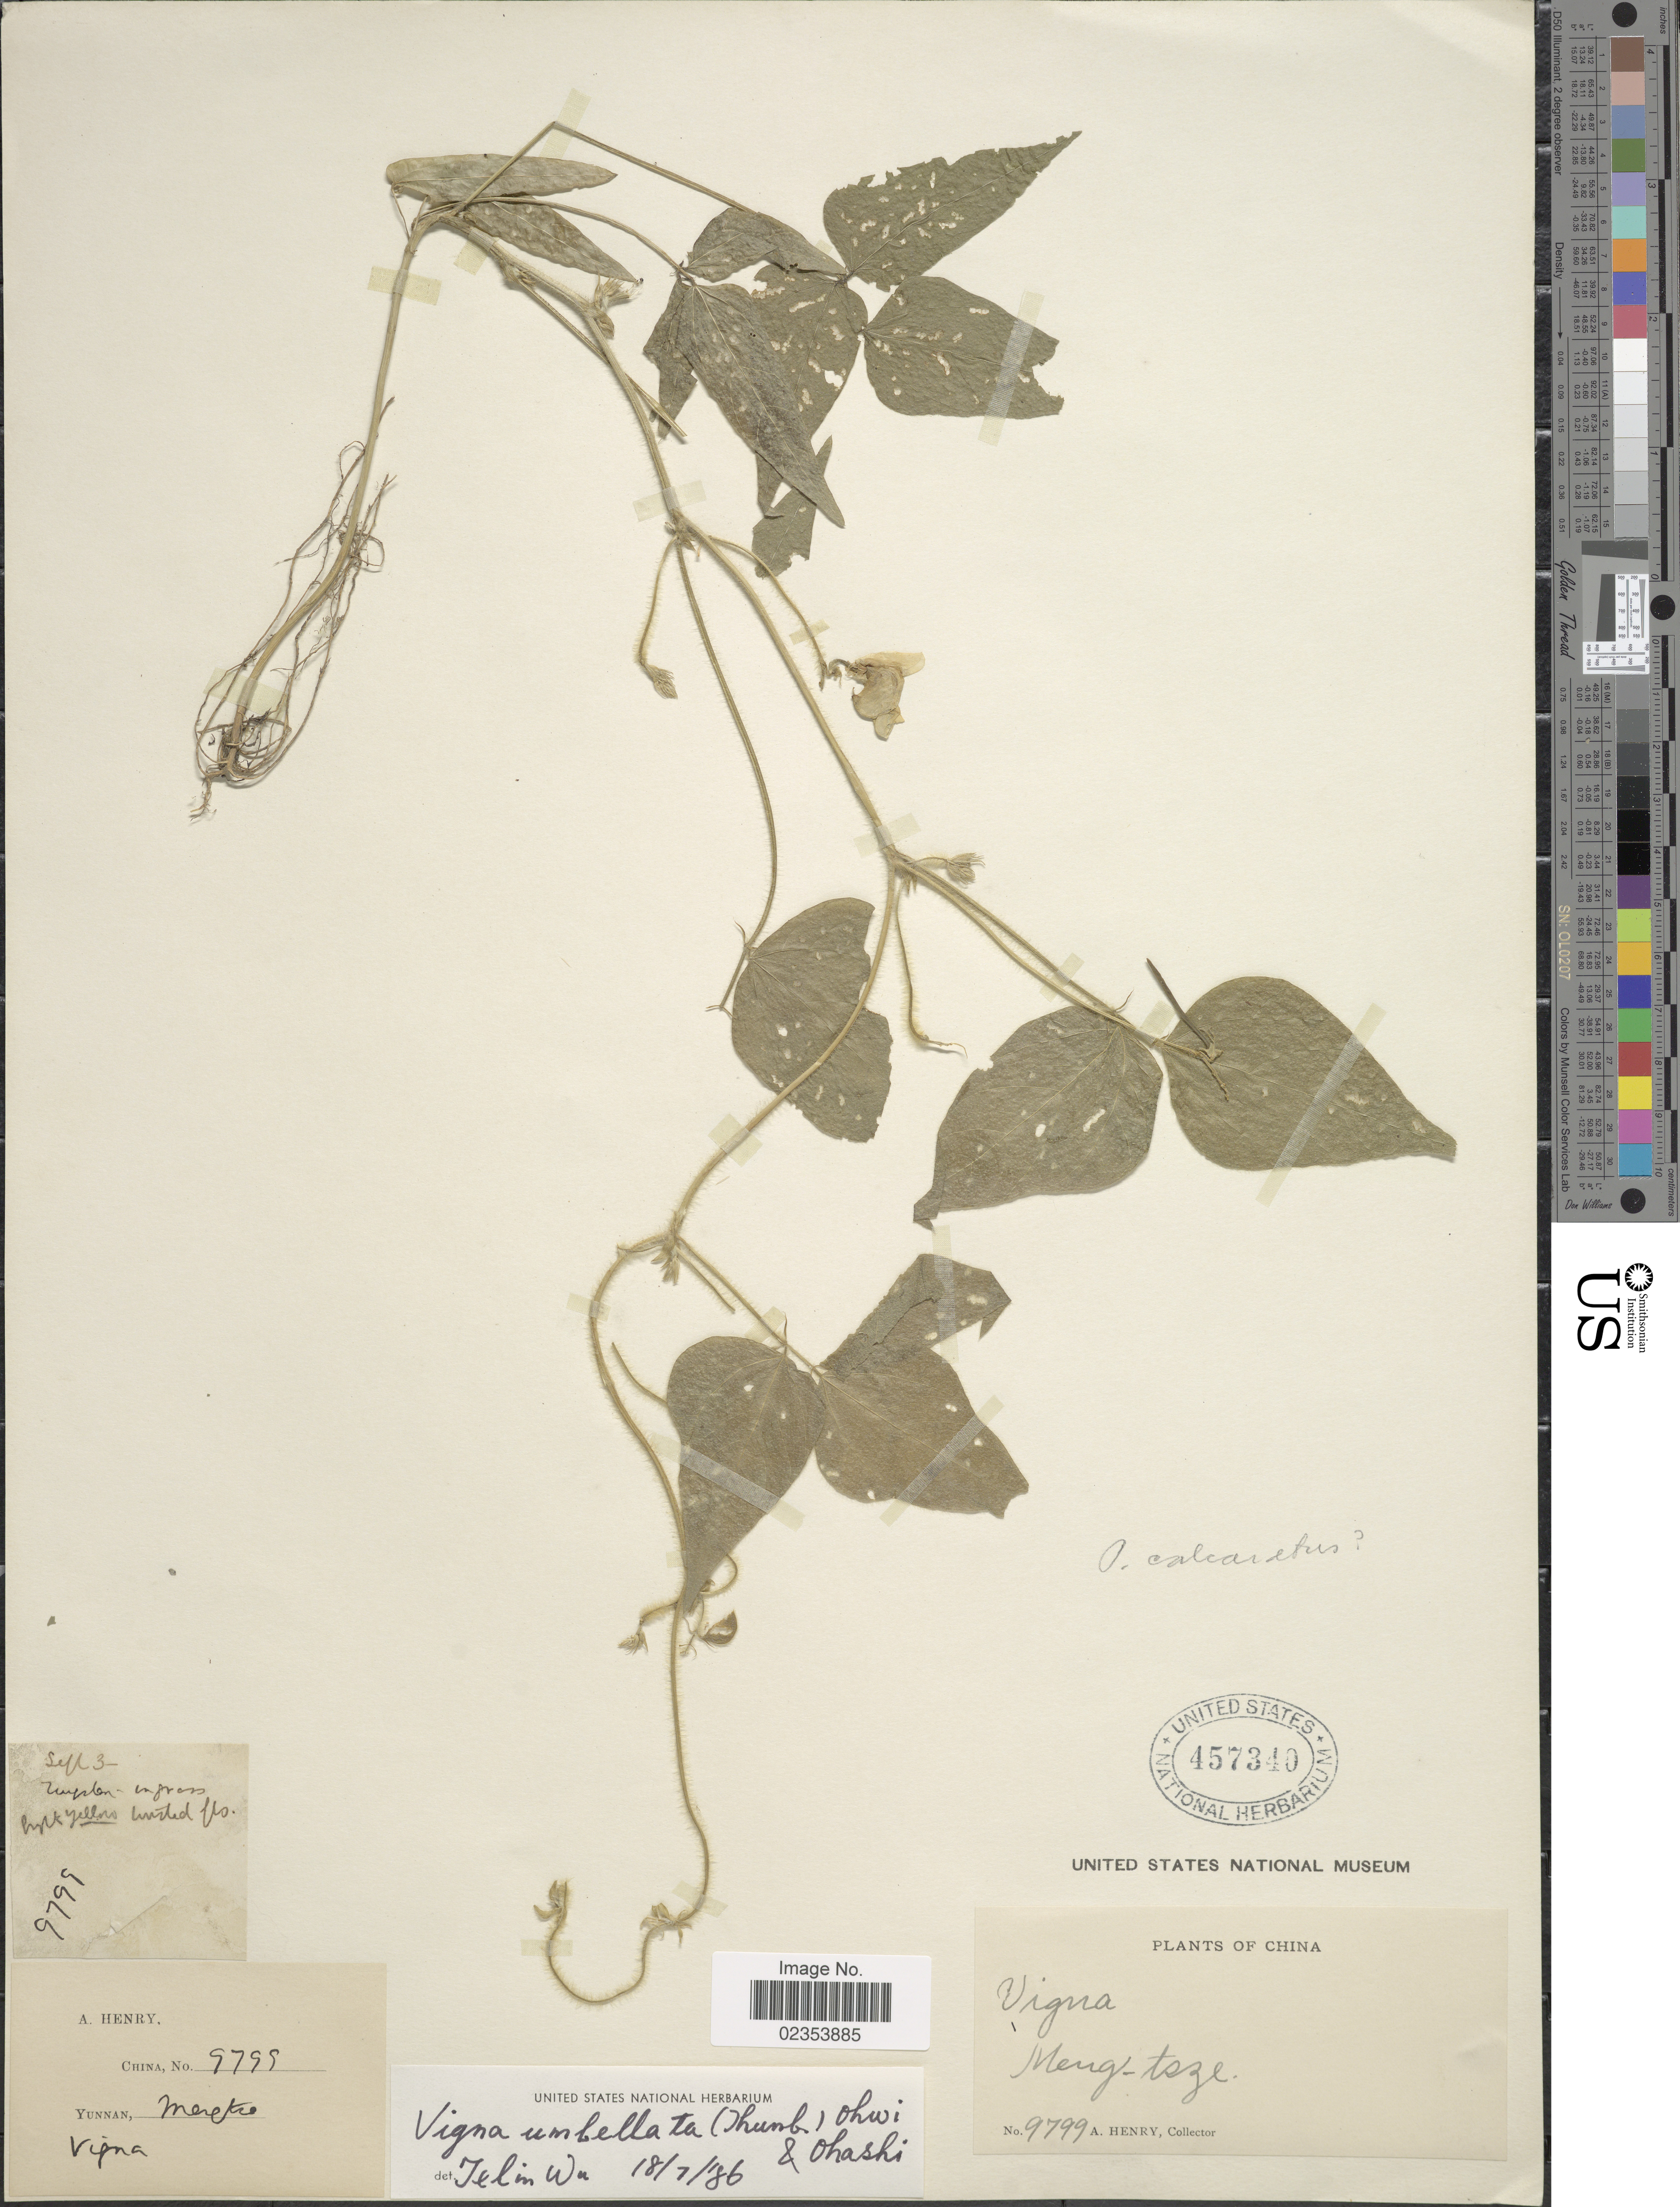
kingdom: Plantae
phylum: Tracheophyta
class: Magnoliopsida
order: Fabales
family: Fabaceae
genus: Vigna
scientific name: Vigna umbellata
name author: (Thunb.) Ohwi & H. Ohashi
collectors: A. Henry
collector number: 9799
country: China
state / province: Yunnan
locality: Meng- tsze,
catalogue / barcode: US 457340